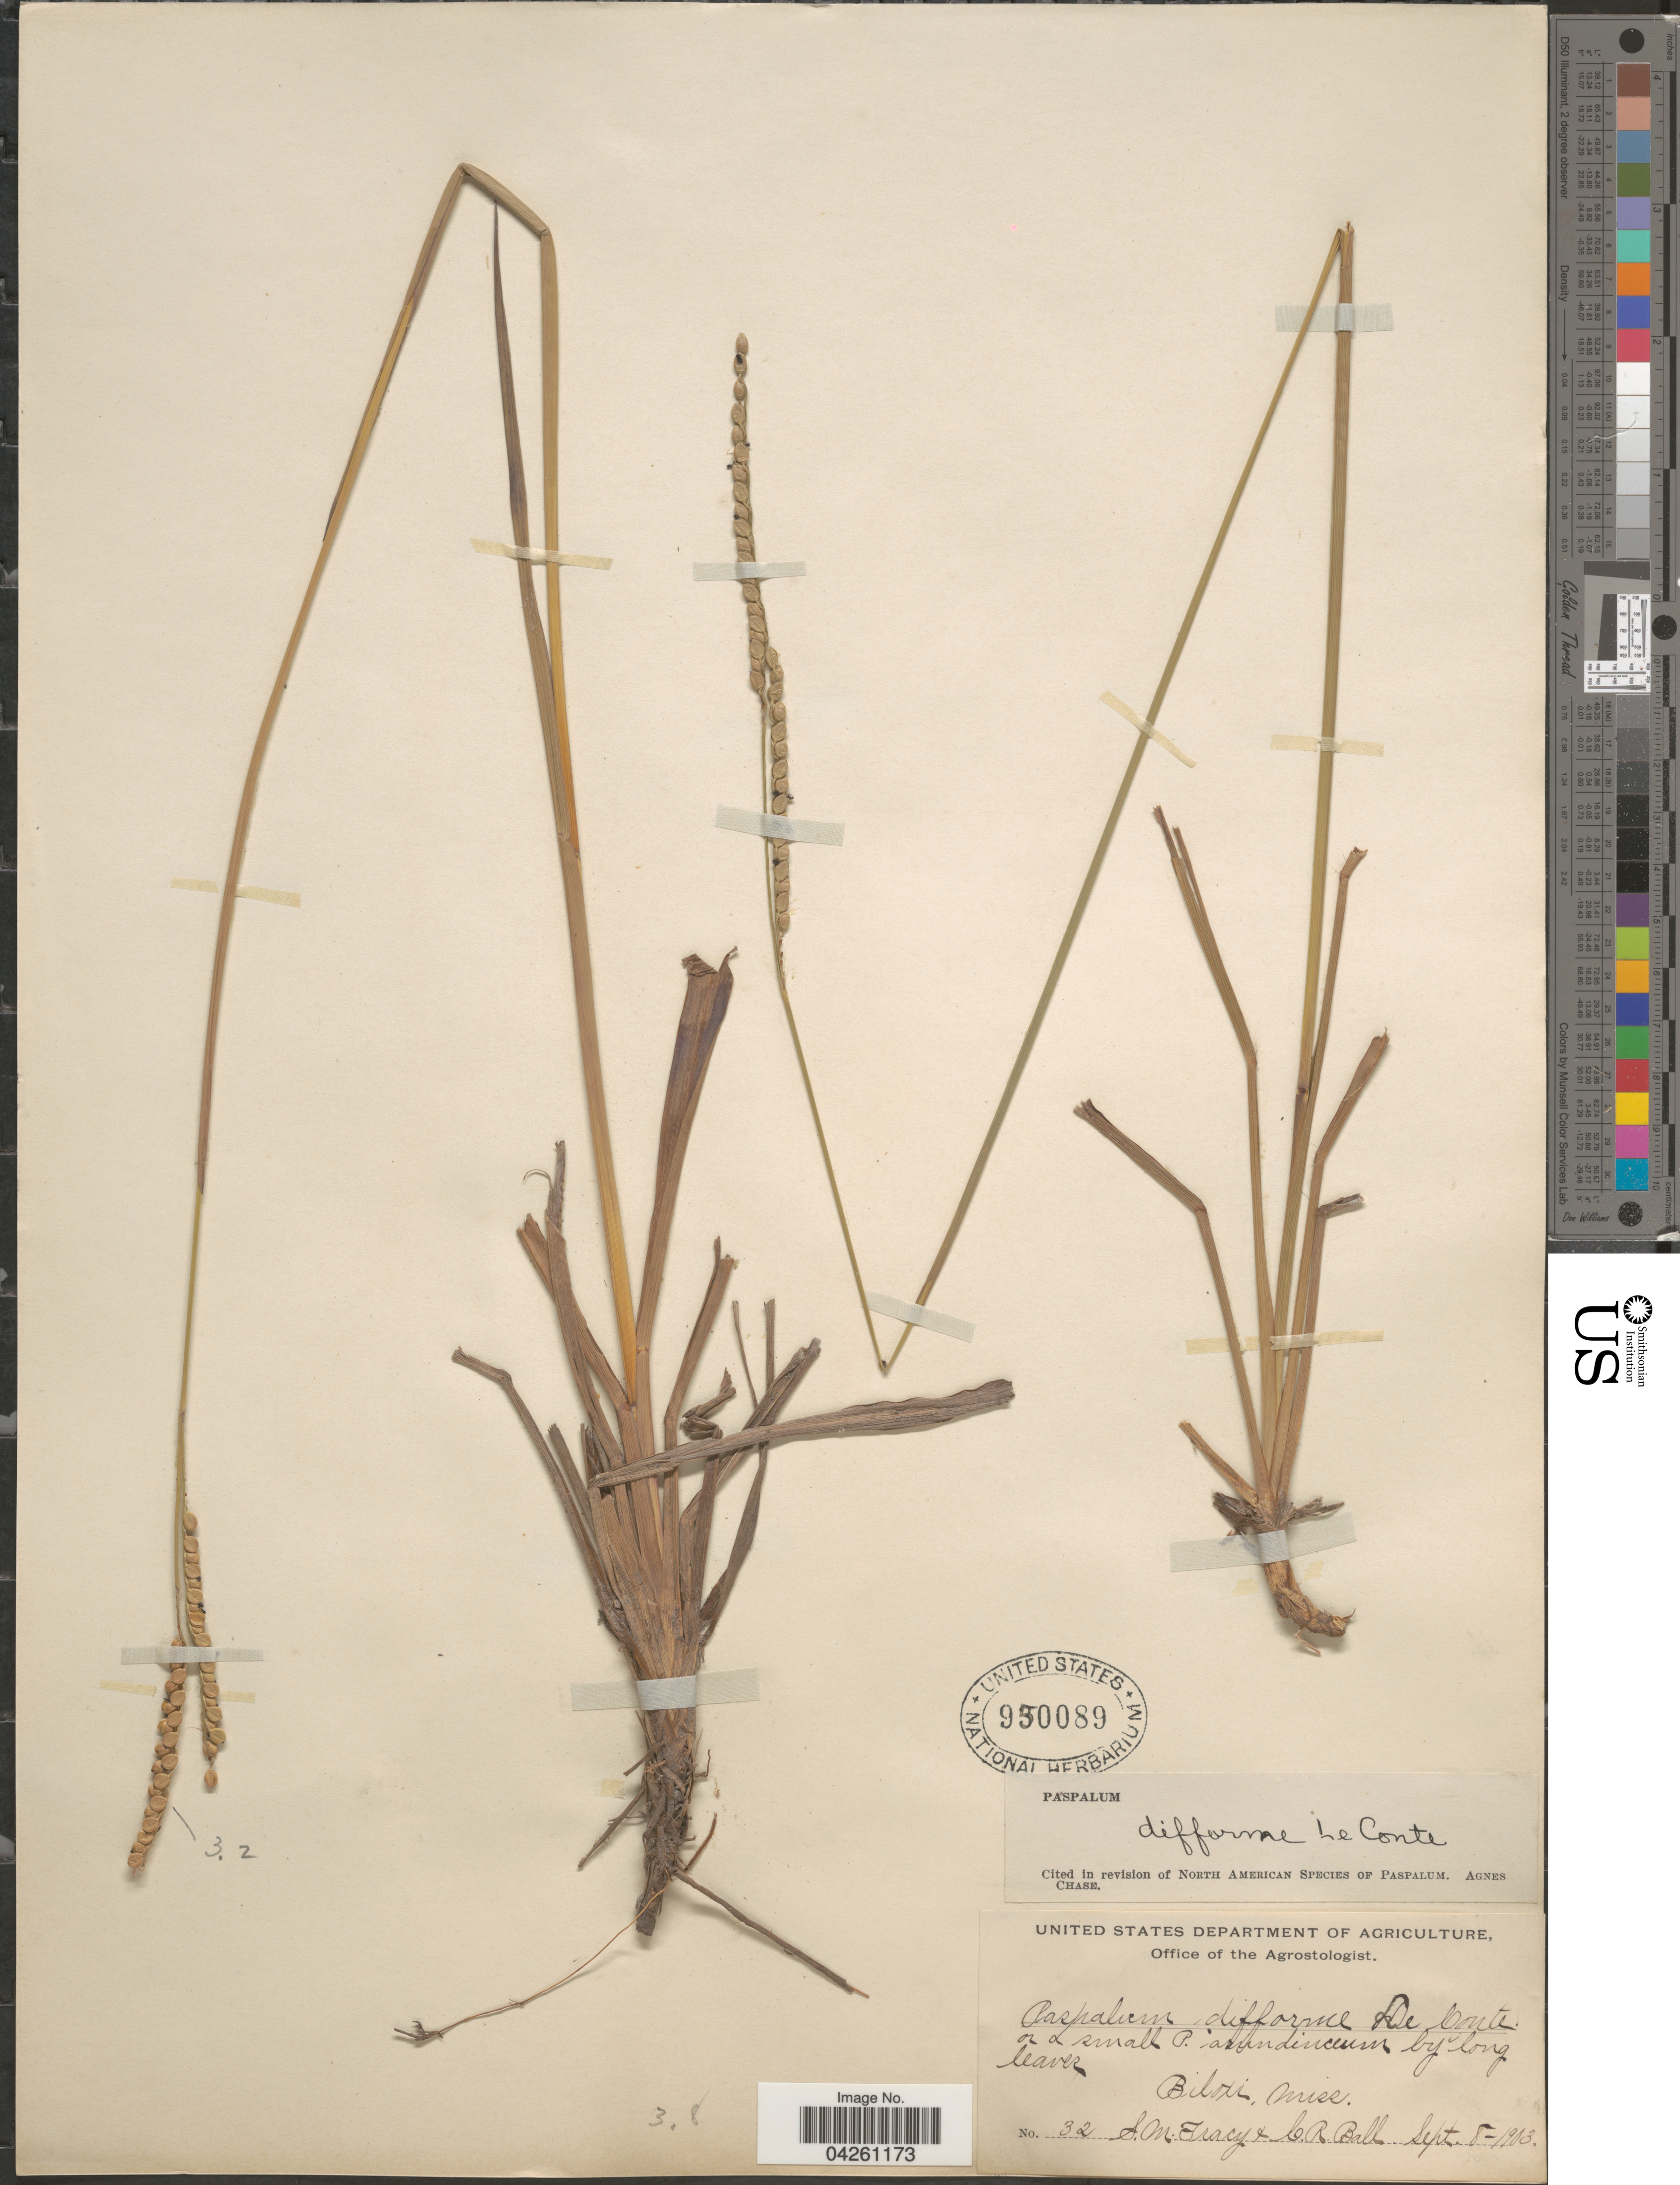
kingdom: Plantae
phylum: Tracheophyta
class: Liliopsida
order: Poales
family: Poaceae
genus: Paspalum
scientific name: Paspalum difforme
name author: Leconte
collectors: S. M. Tracy & C. R. Ball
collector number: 32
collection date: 1903-09-08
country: United States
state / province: Mississippi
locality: Biloxi.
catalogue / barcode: US 950089